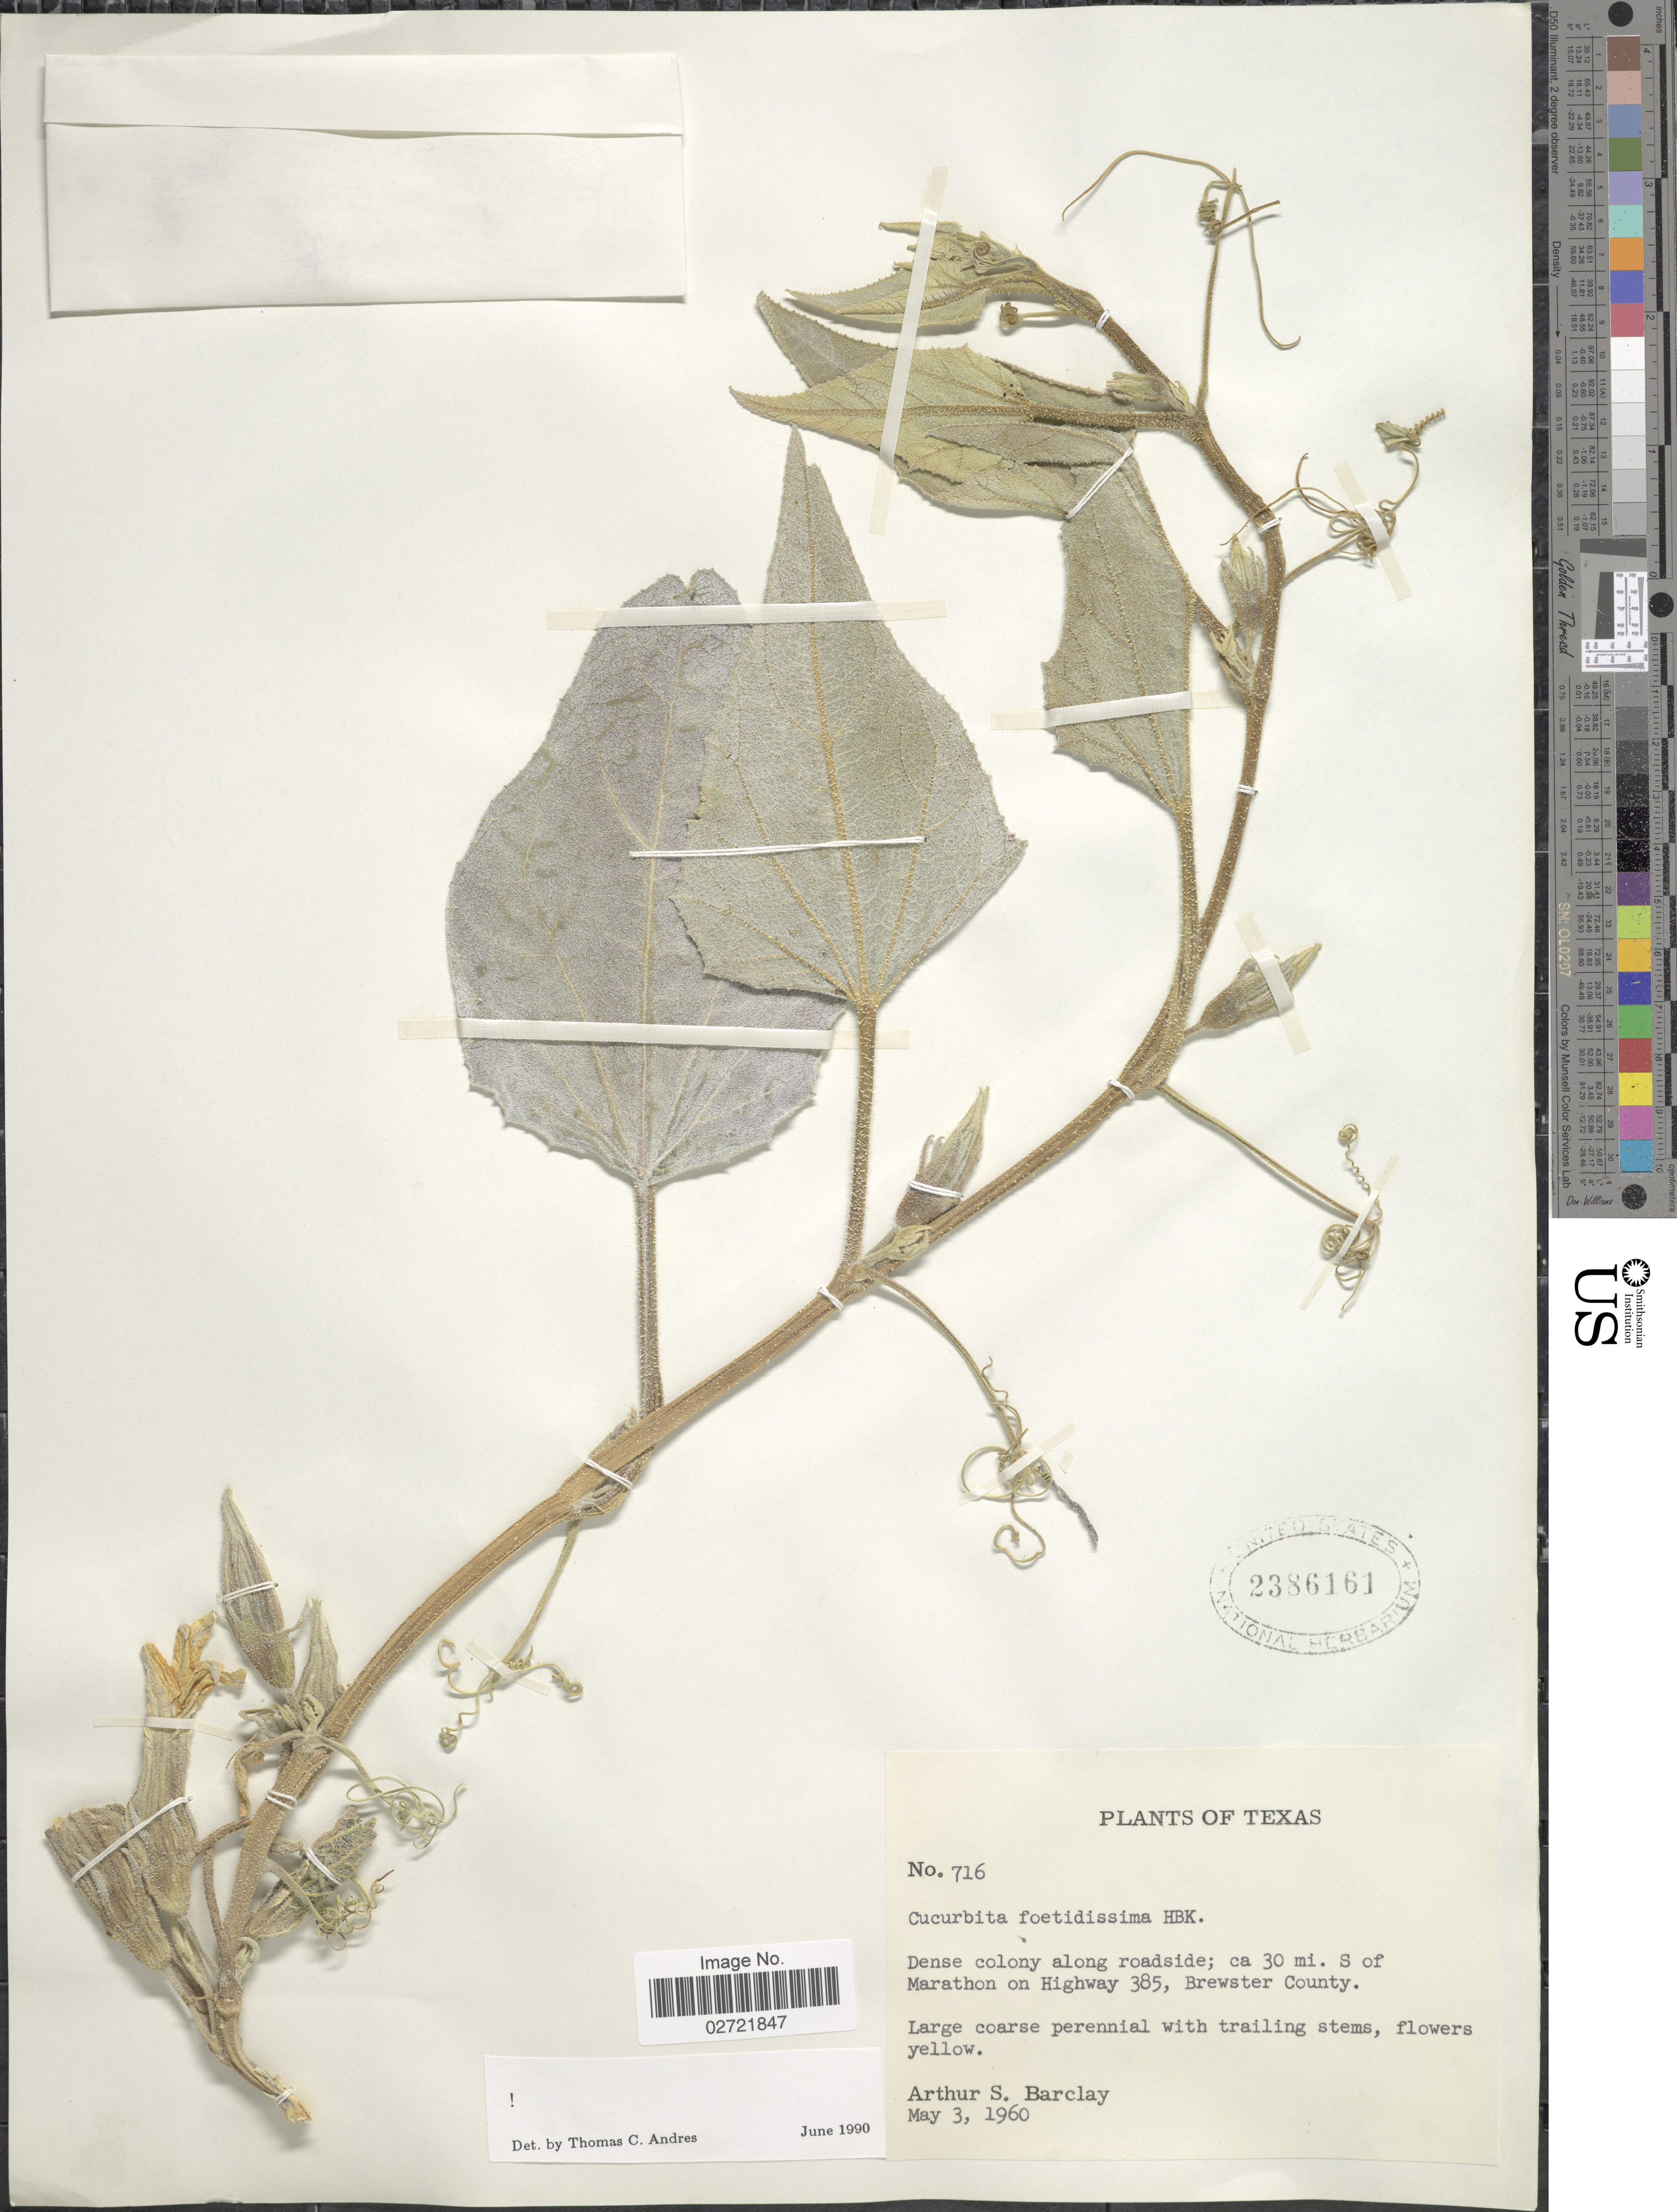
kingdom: Plantae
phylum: Tracheophyta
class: Magnoliopsida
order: Cucurbitales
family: Cucurbitaceae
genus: Cucurbita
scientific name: Cucurbita foetidissima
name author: Kunth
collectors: A. S. Barclay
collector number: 716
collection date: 1960-05-03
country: United States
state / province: Texas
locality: Dense colony along roadside; ca 30 mi S of Marathon on Highway 385, Brewster County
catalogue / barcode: US 2386161